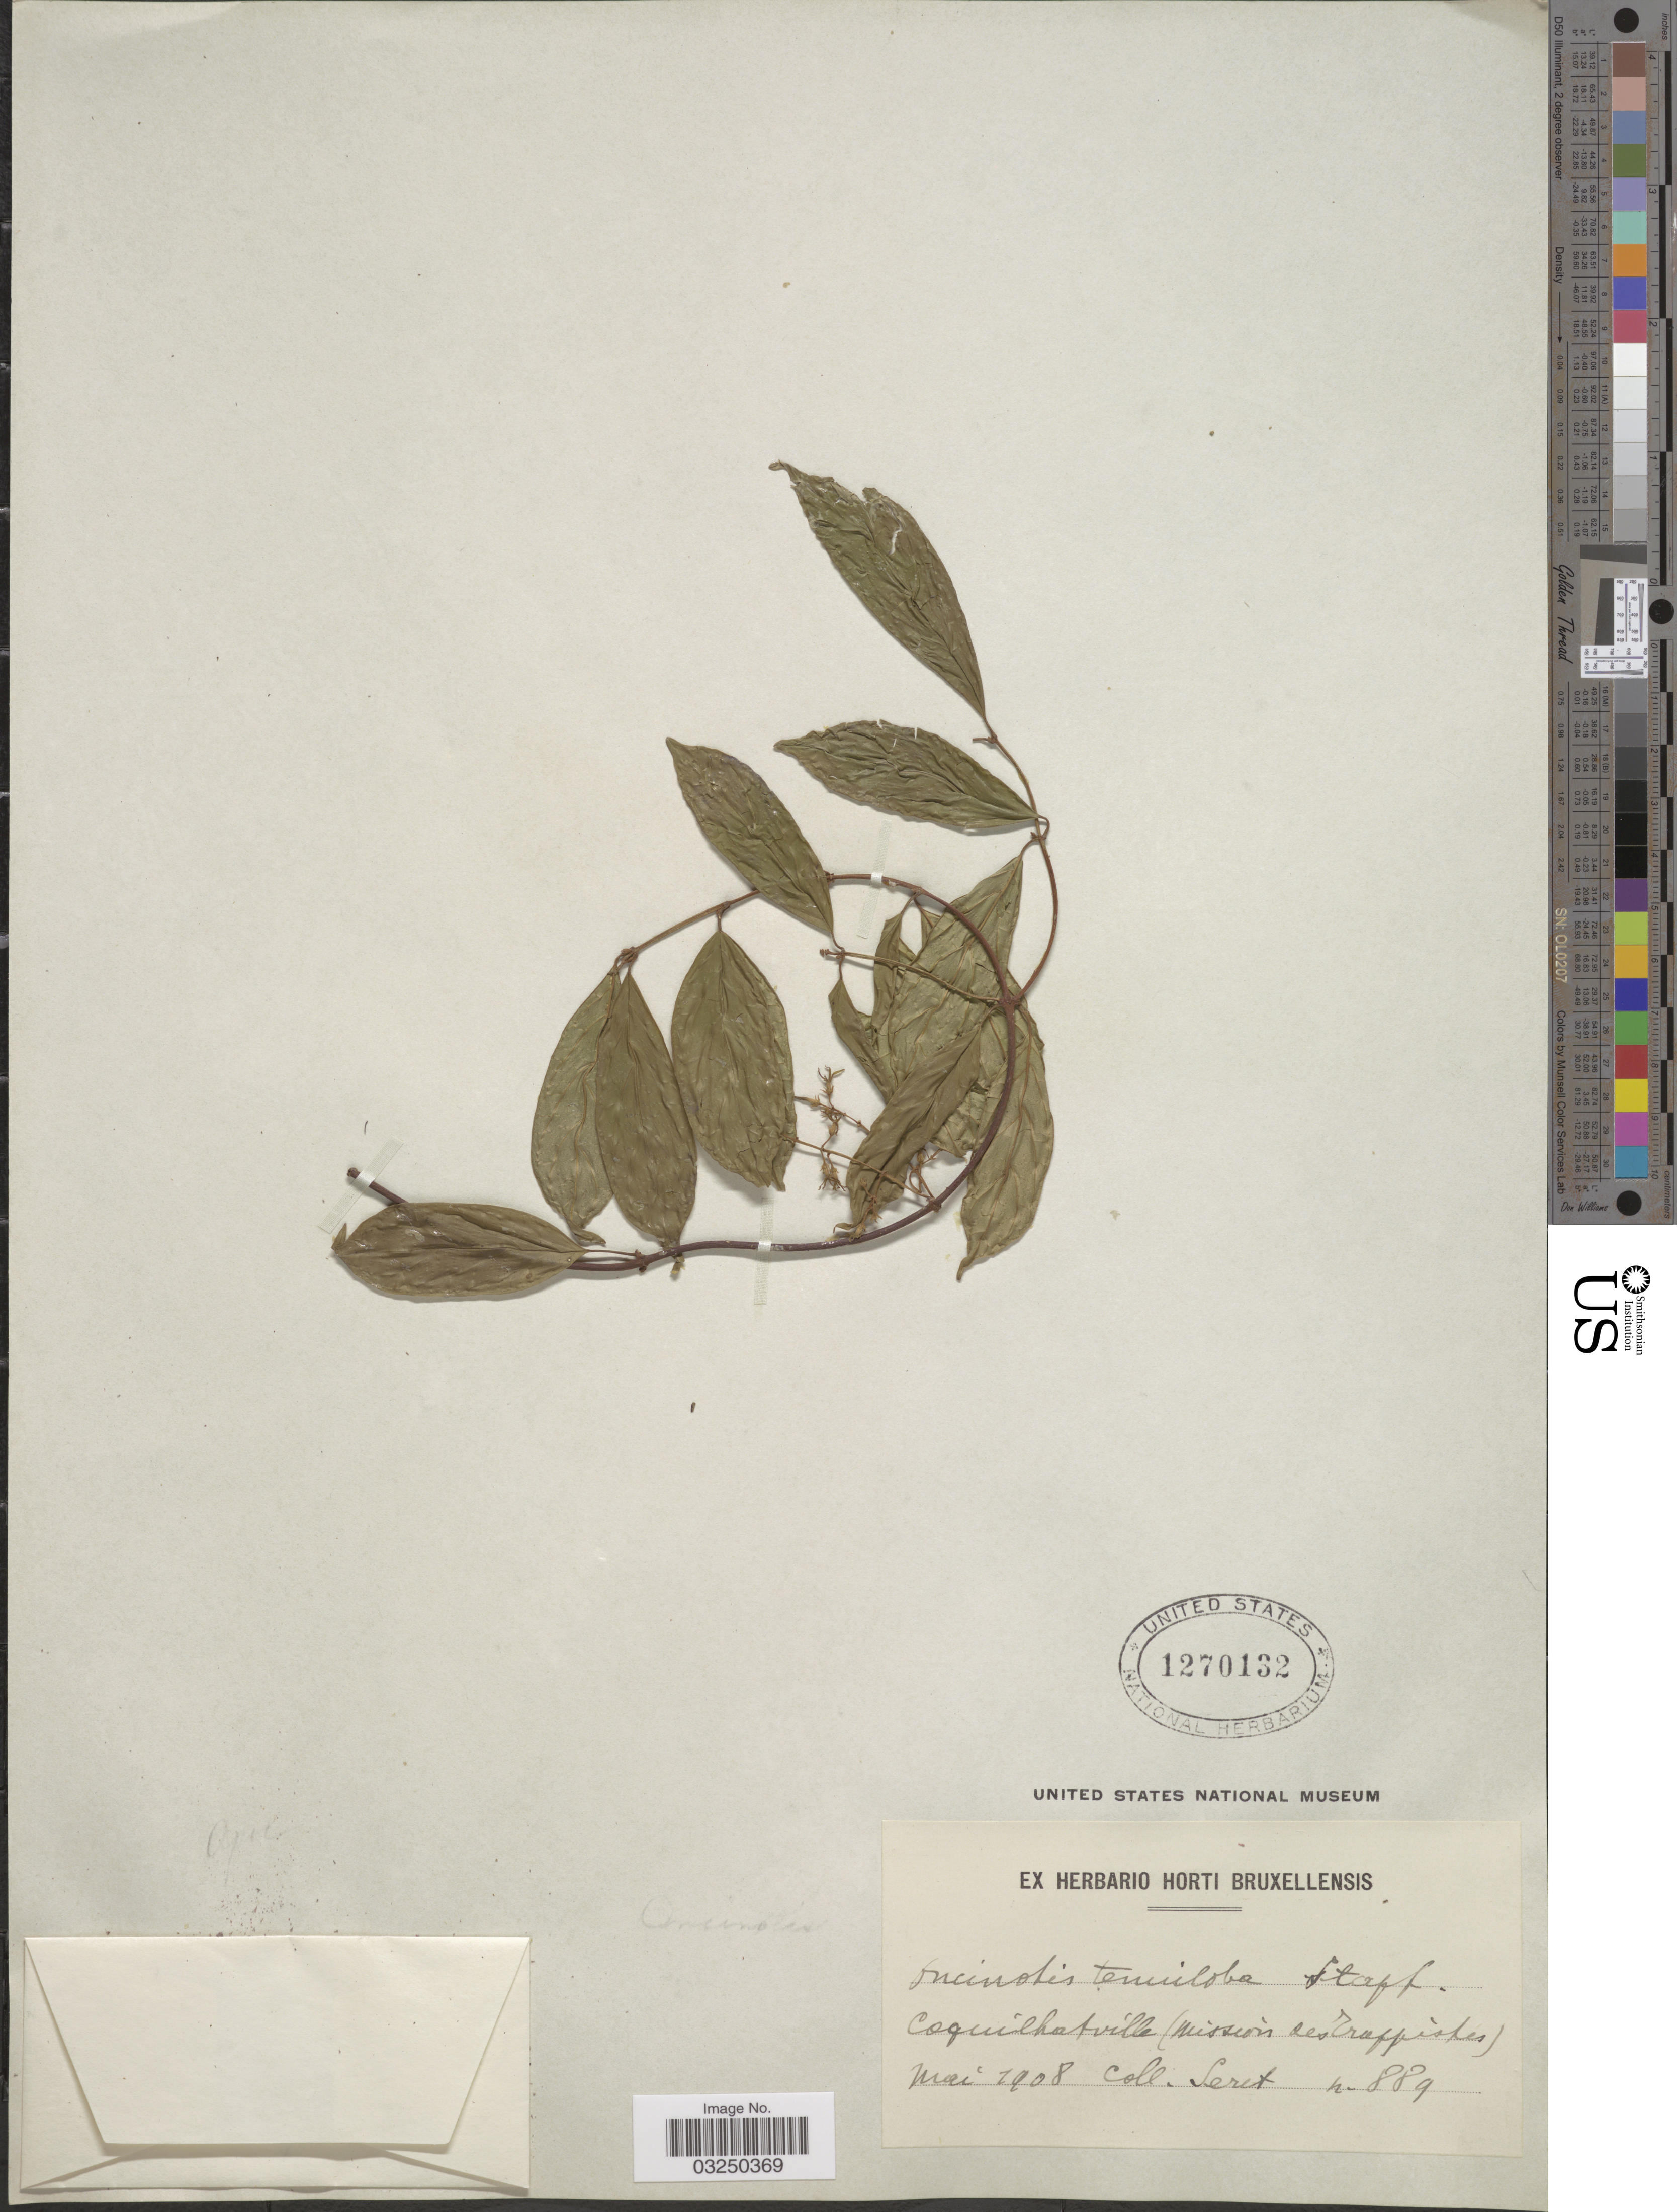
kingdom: Plantae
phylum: Tracheophyta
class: Magnoliopsida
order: Gentianales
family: Apocynaceae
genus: Oncinotis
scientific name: Oncinotis tenuiloba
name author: Stapf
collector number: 889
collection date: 1908-05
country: Congo, Democratic Republic of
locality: Coquilhatville (mission des Trappishes).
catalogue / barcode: US 1270132